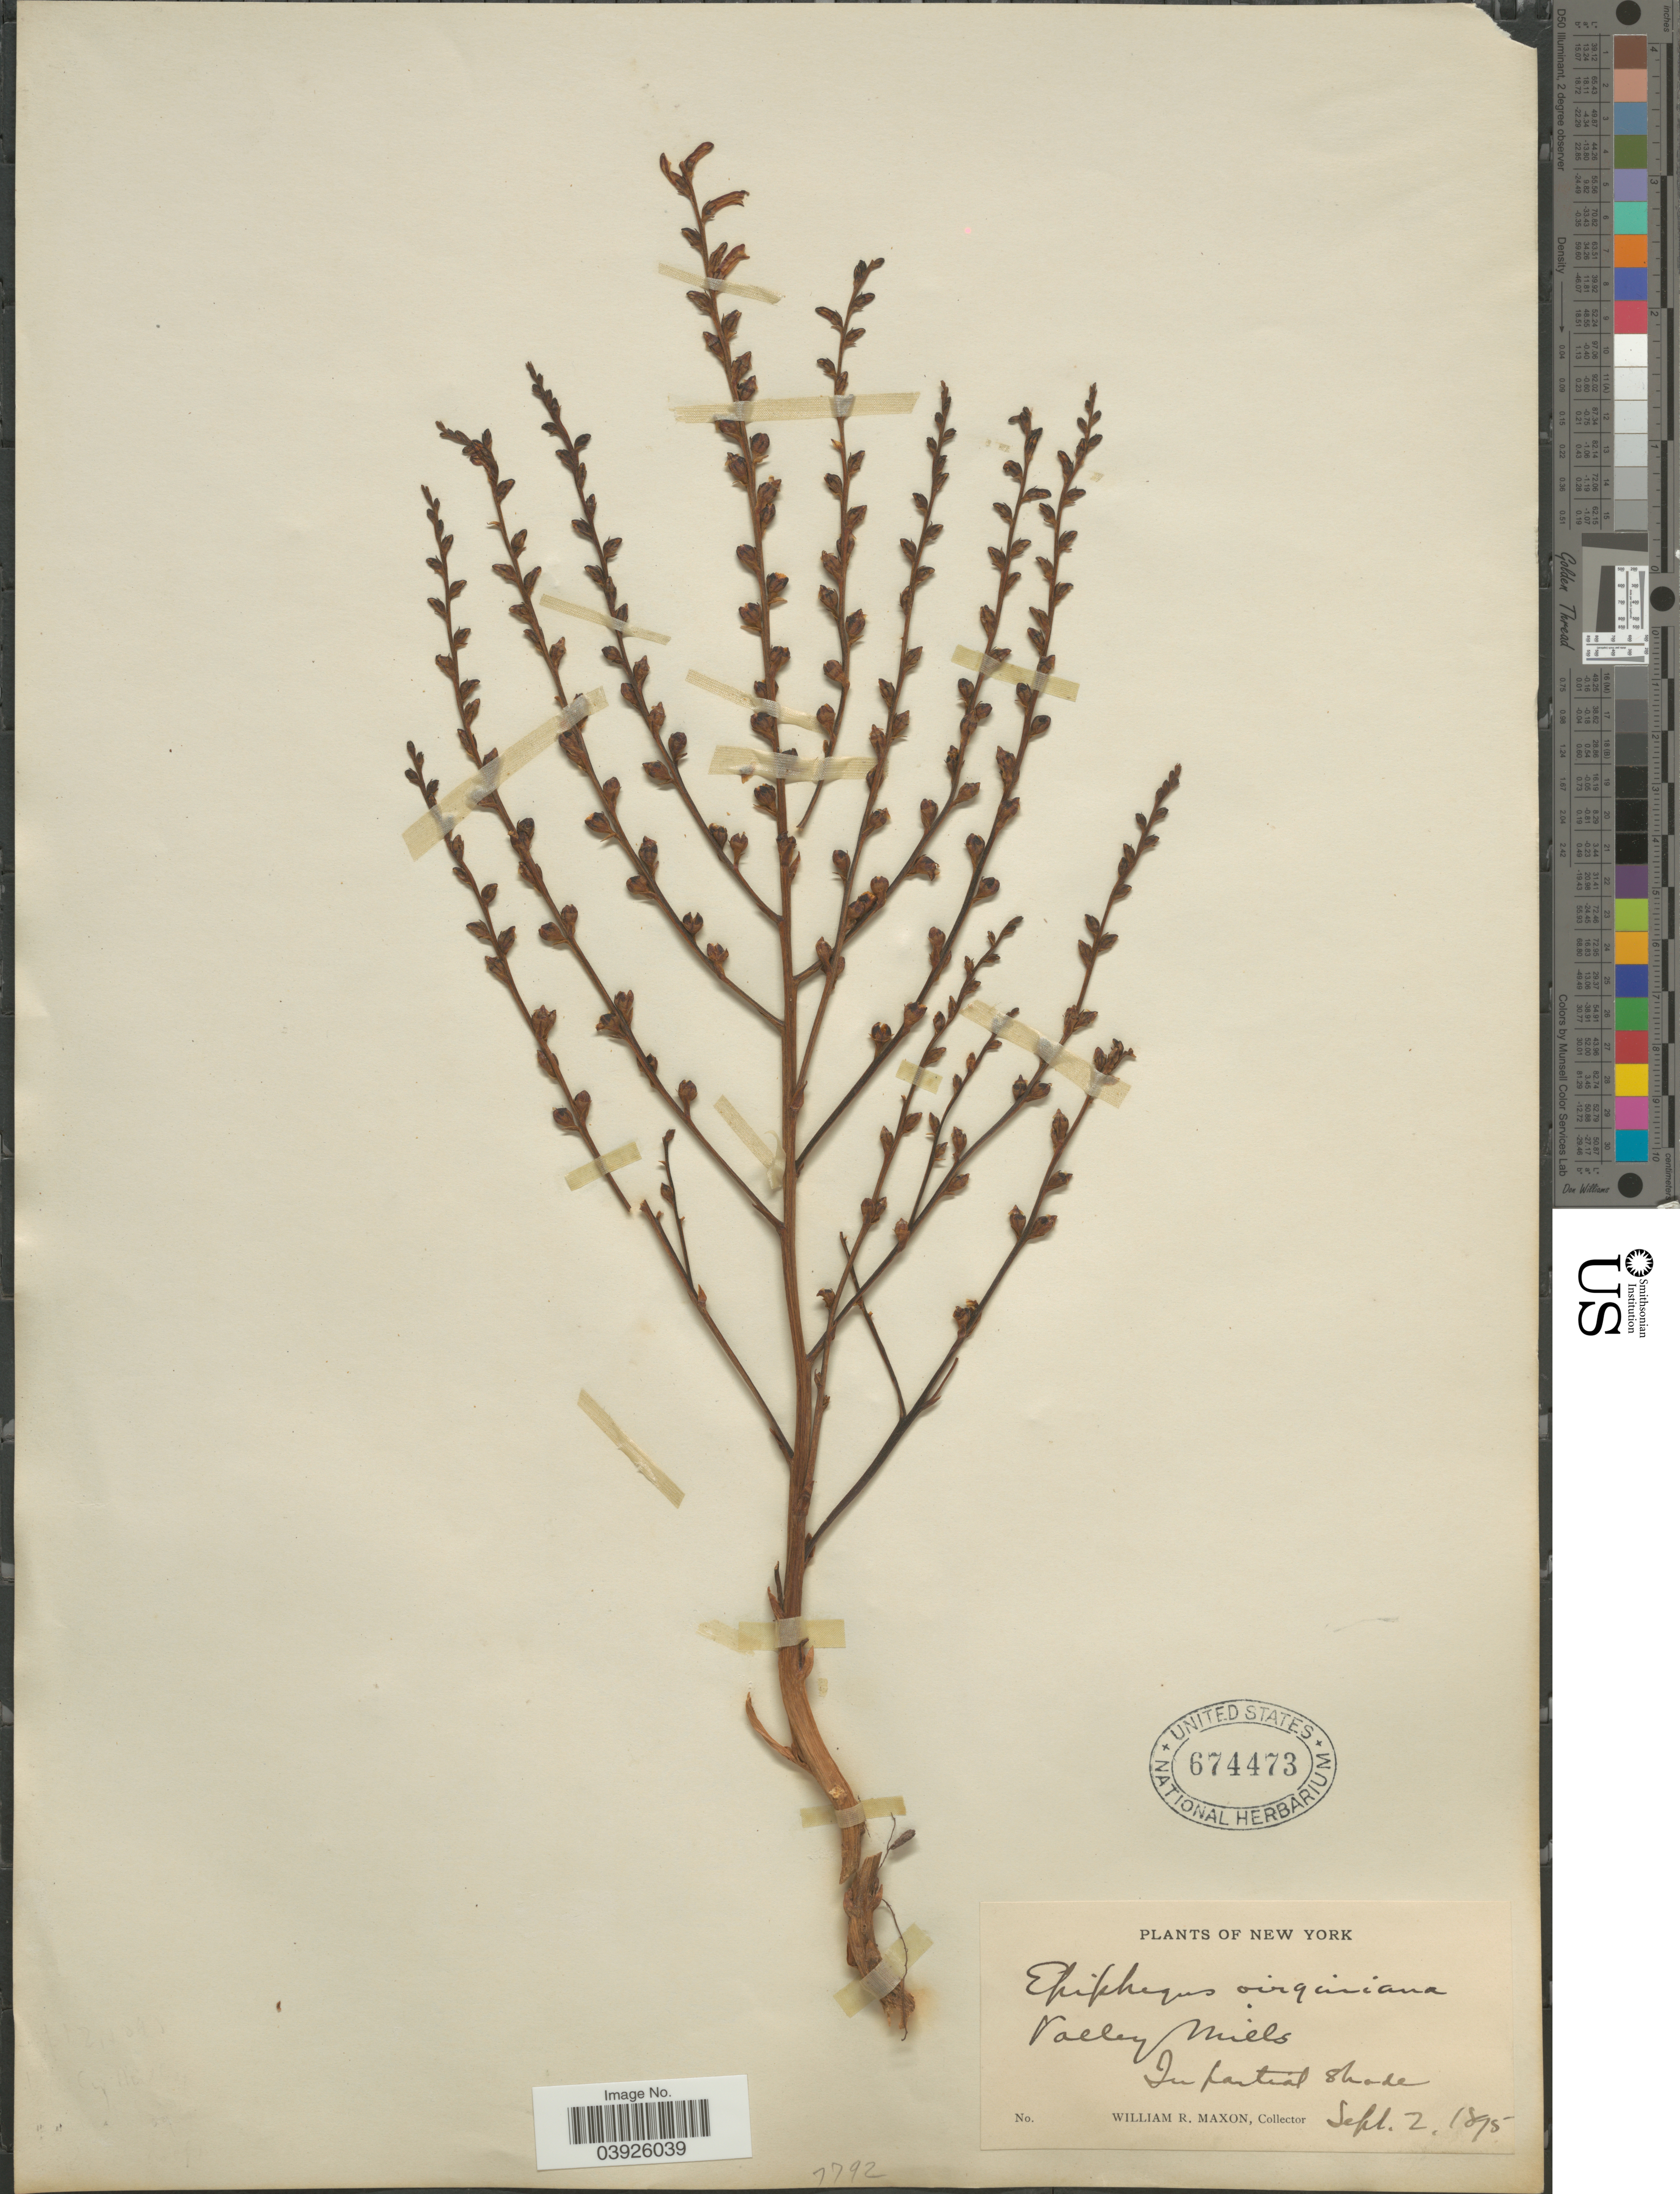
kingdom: Plantae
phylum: Tracheophyta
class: Magnoliopsida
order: Lamiales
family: Orobanchaceae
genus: Epifagus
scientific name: Epifagus virginiana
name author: (L.) W.P.C. Barton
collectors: W. R. Maxon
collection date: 1895-09-02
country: United States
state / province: New York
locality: Valley Mills. In partial shade.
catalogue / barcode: US 674473